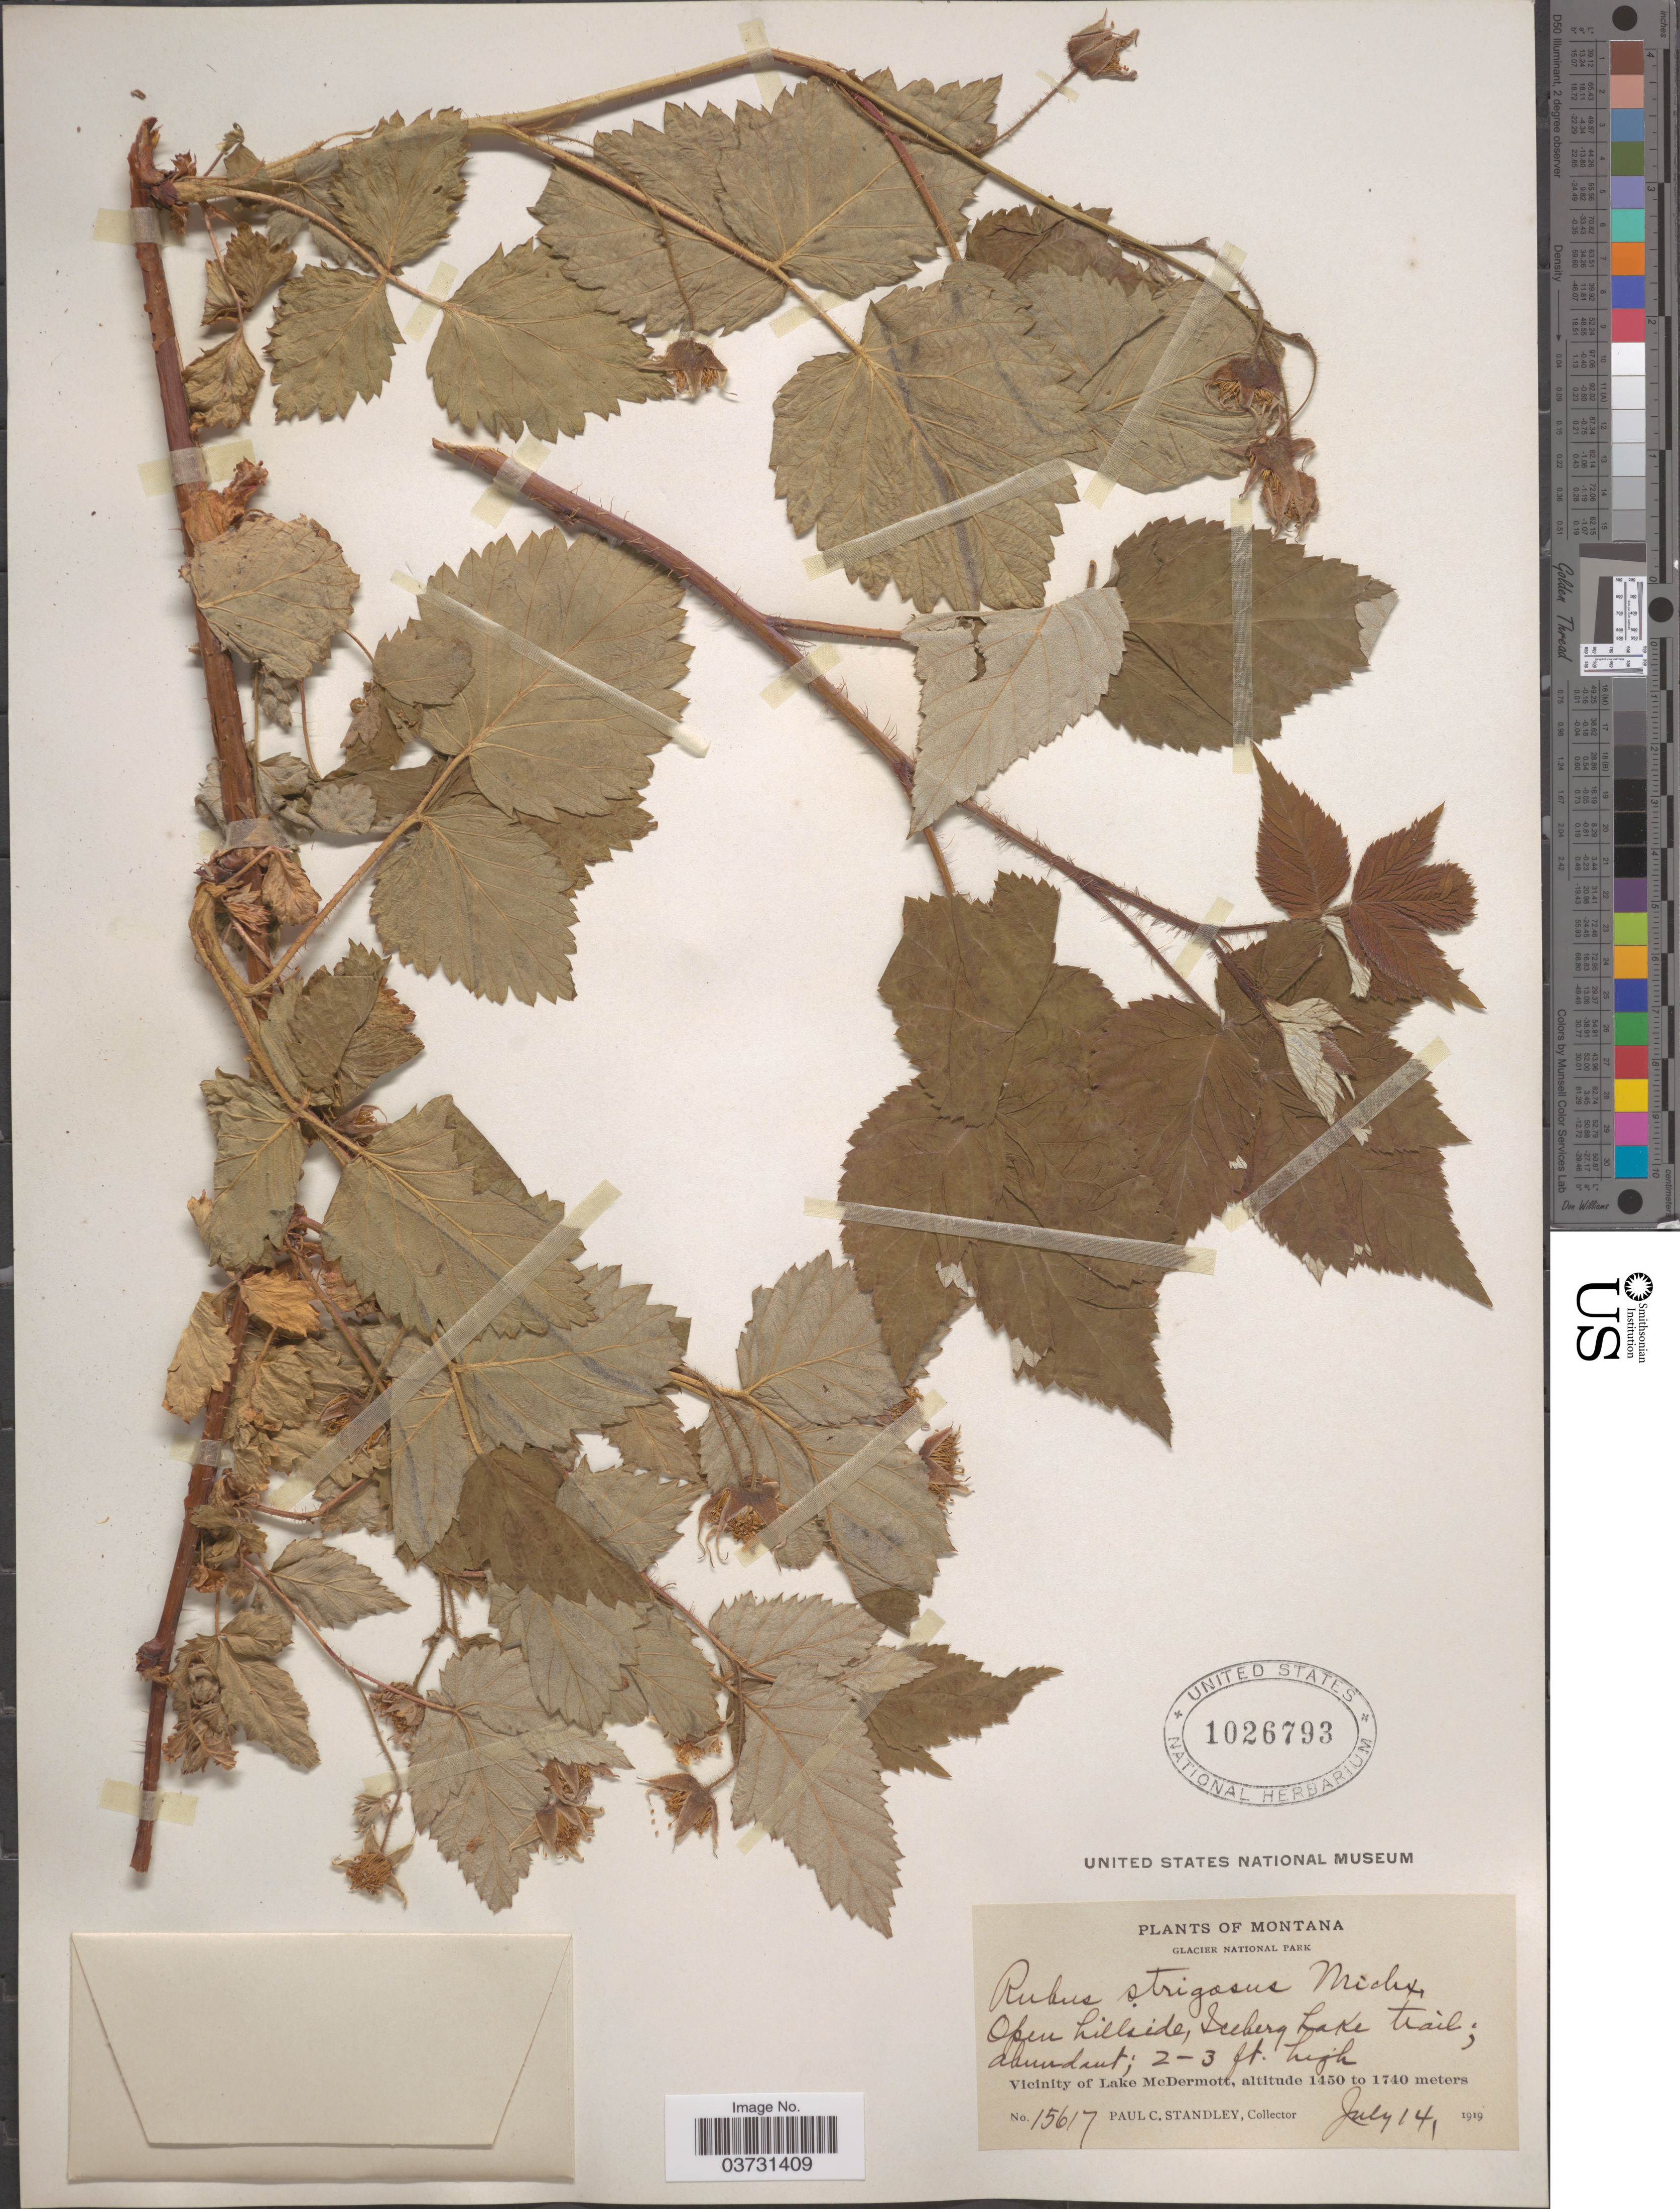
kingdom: Plantae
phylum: Tracheophyta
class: Magnoliopsida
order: Rosales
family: Rosaceae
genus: Rubus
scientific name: Rubus strigosus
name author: Michx.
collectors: P. C. Standley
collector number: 15617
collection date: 1919-07-14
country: United States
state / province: Montana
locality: Glacier National Park. Vicinity of Lake McDermott.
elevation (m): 1450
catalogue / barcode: US 1026793